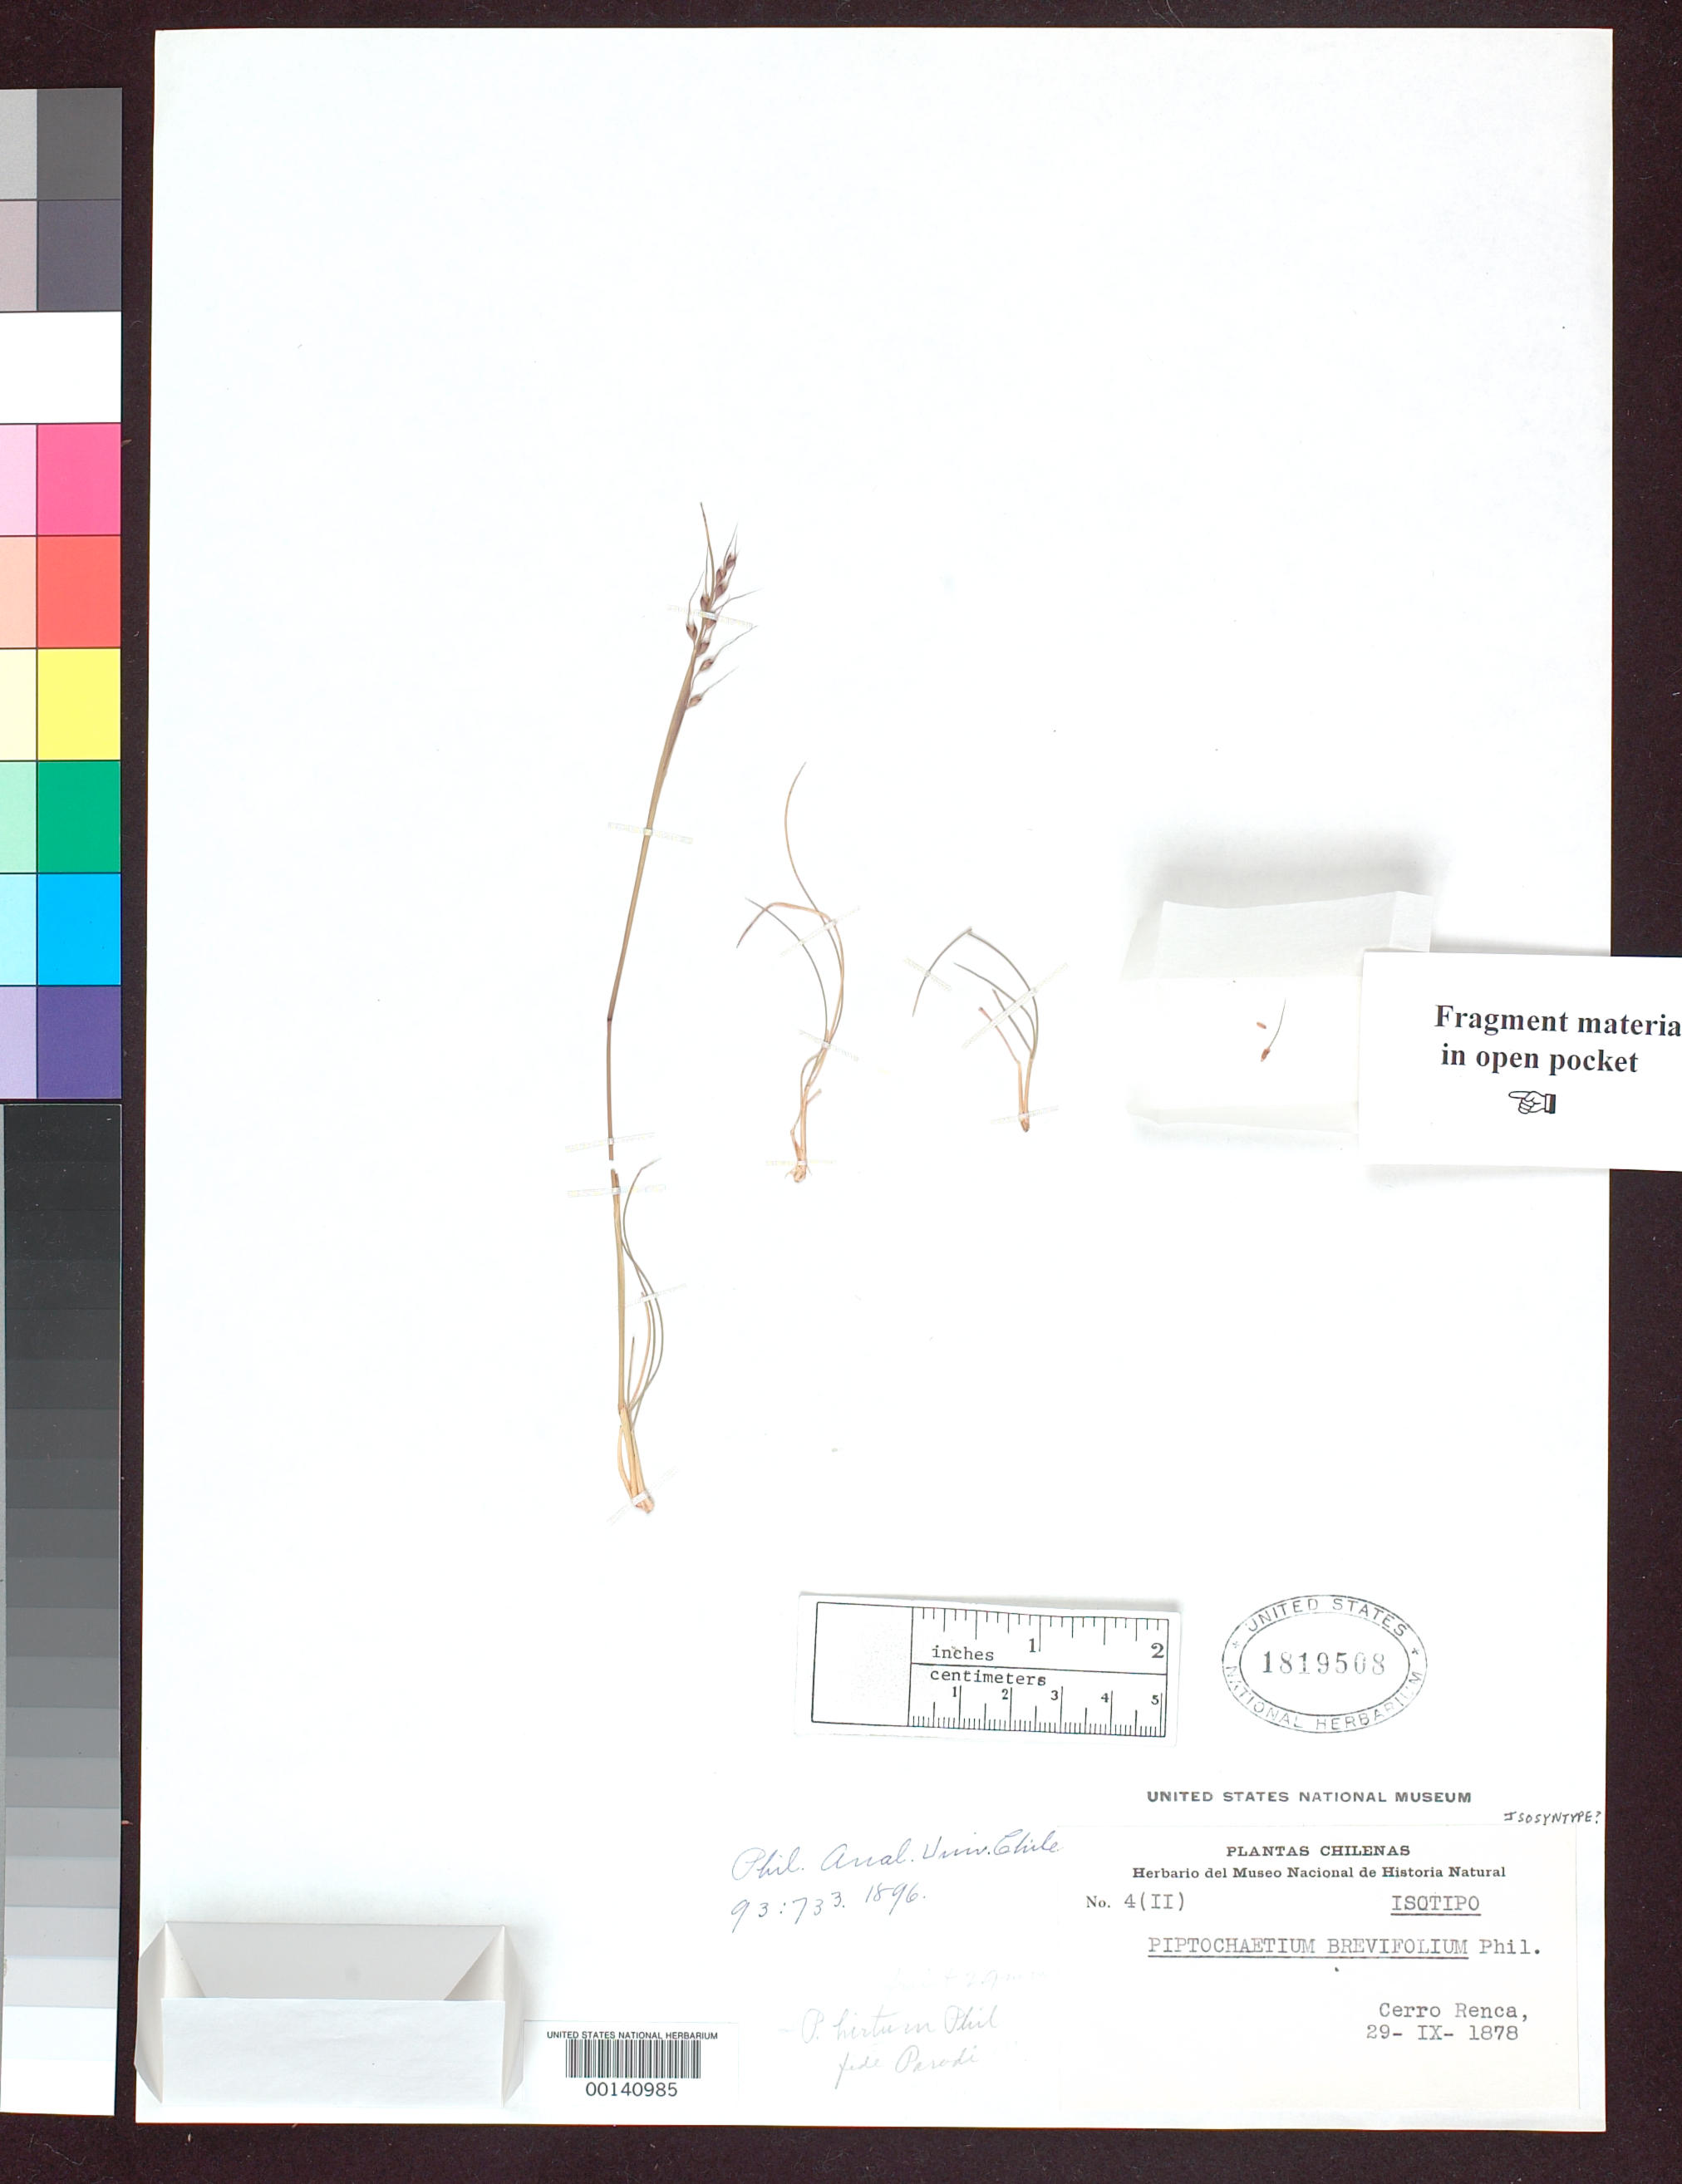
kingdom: Plantae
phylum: Tracheophyta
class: Liliopsida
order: Poales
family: Poaceae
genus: Piptochaetium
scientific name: Piptochaetium brevifolium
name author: Phil.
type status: Isolectotype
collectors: R. A. Philippi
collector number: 4(ii)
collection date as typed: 29 Nov 1878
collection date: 1878-11-29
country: Chile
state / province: Región Metropolitana (RM)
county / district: Santiago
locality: Cerro Renca.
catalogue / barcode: US 1819508